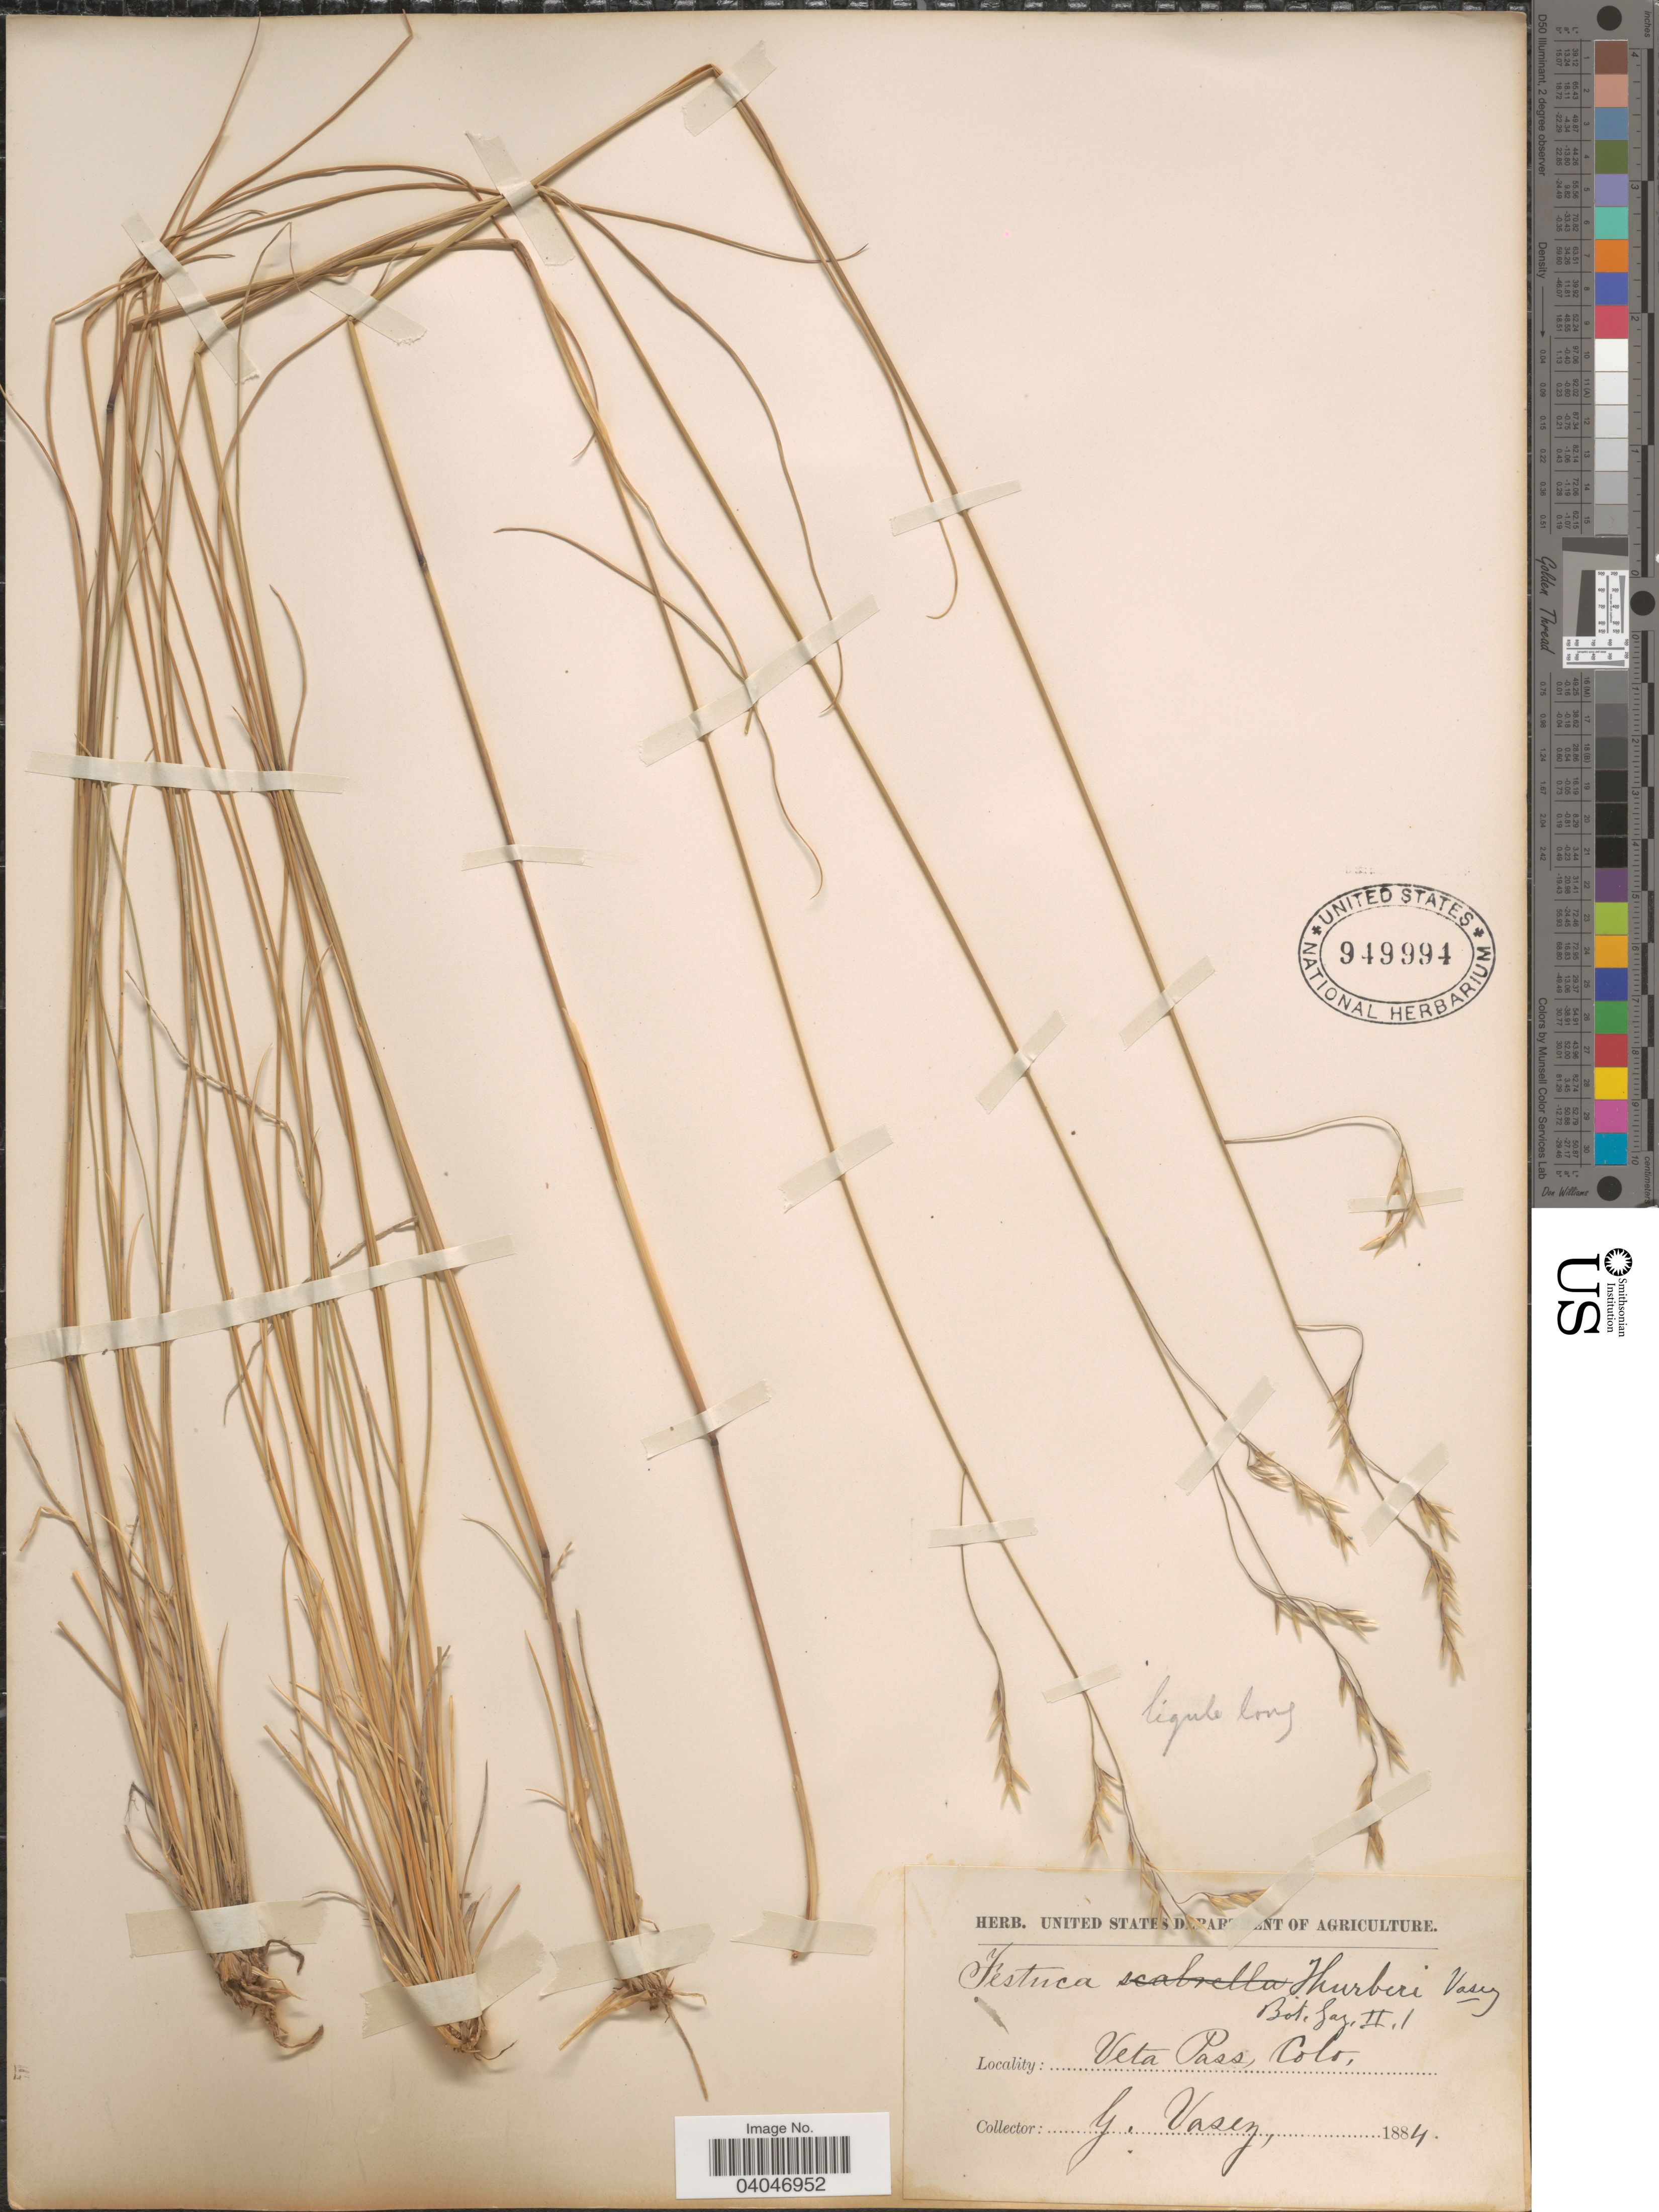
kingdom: Plantae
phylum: Tracheophyta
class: Liliopsida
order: Poales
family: Poaceae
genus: Festuca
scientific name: Festuca thurberi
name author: Vasey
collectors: G. Vasey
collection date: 1884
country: United States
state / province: Colorado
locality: Veta Pass.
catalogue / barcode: US 949994